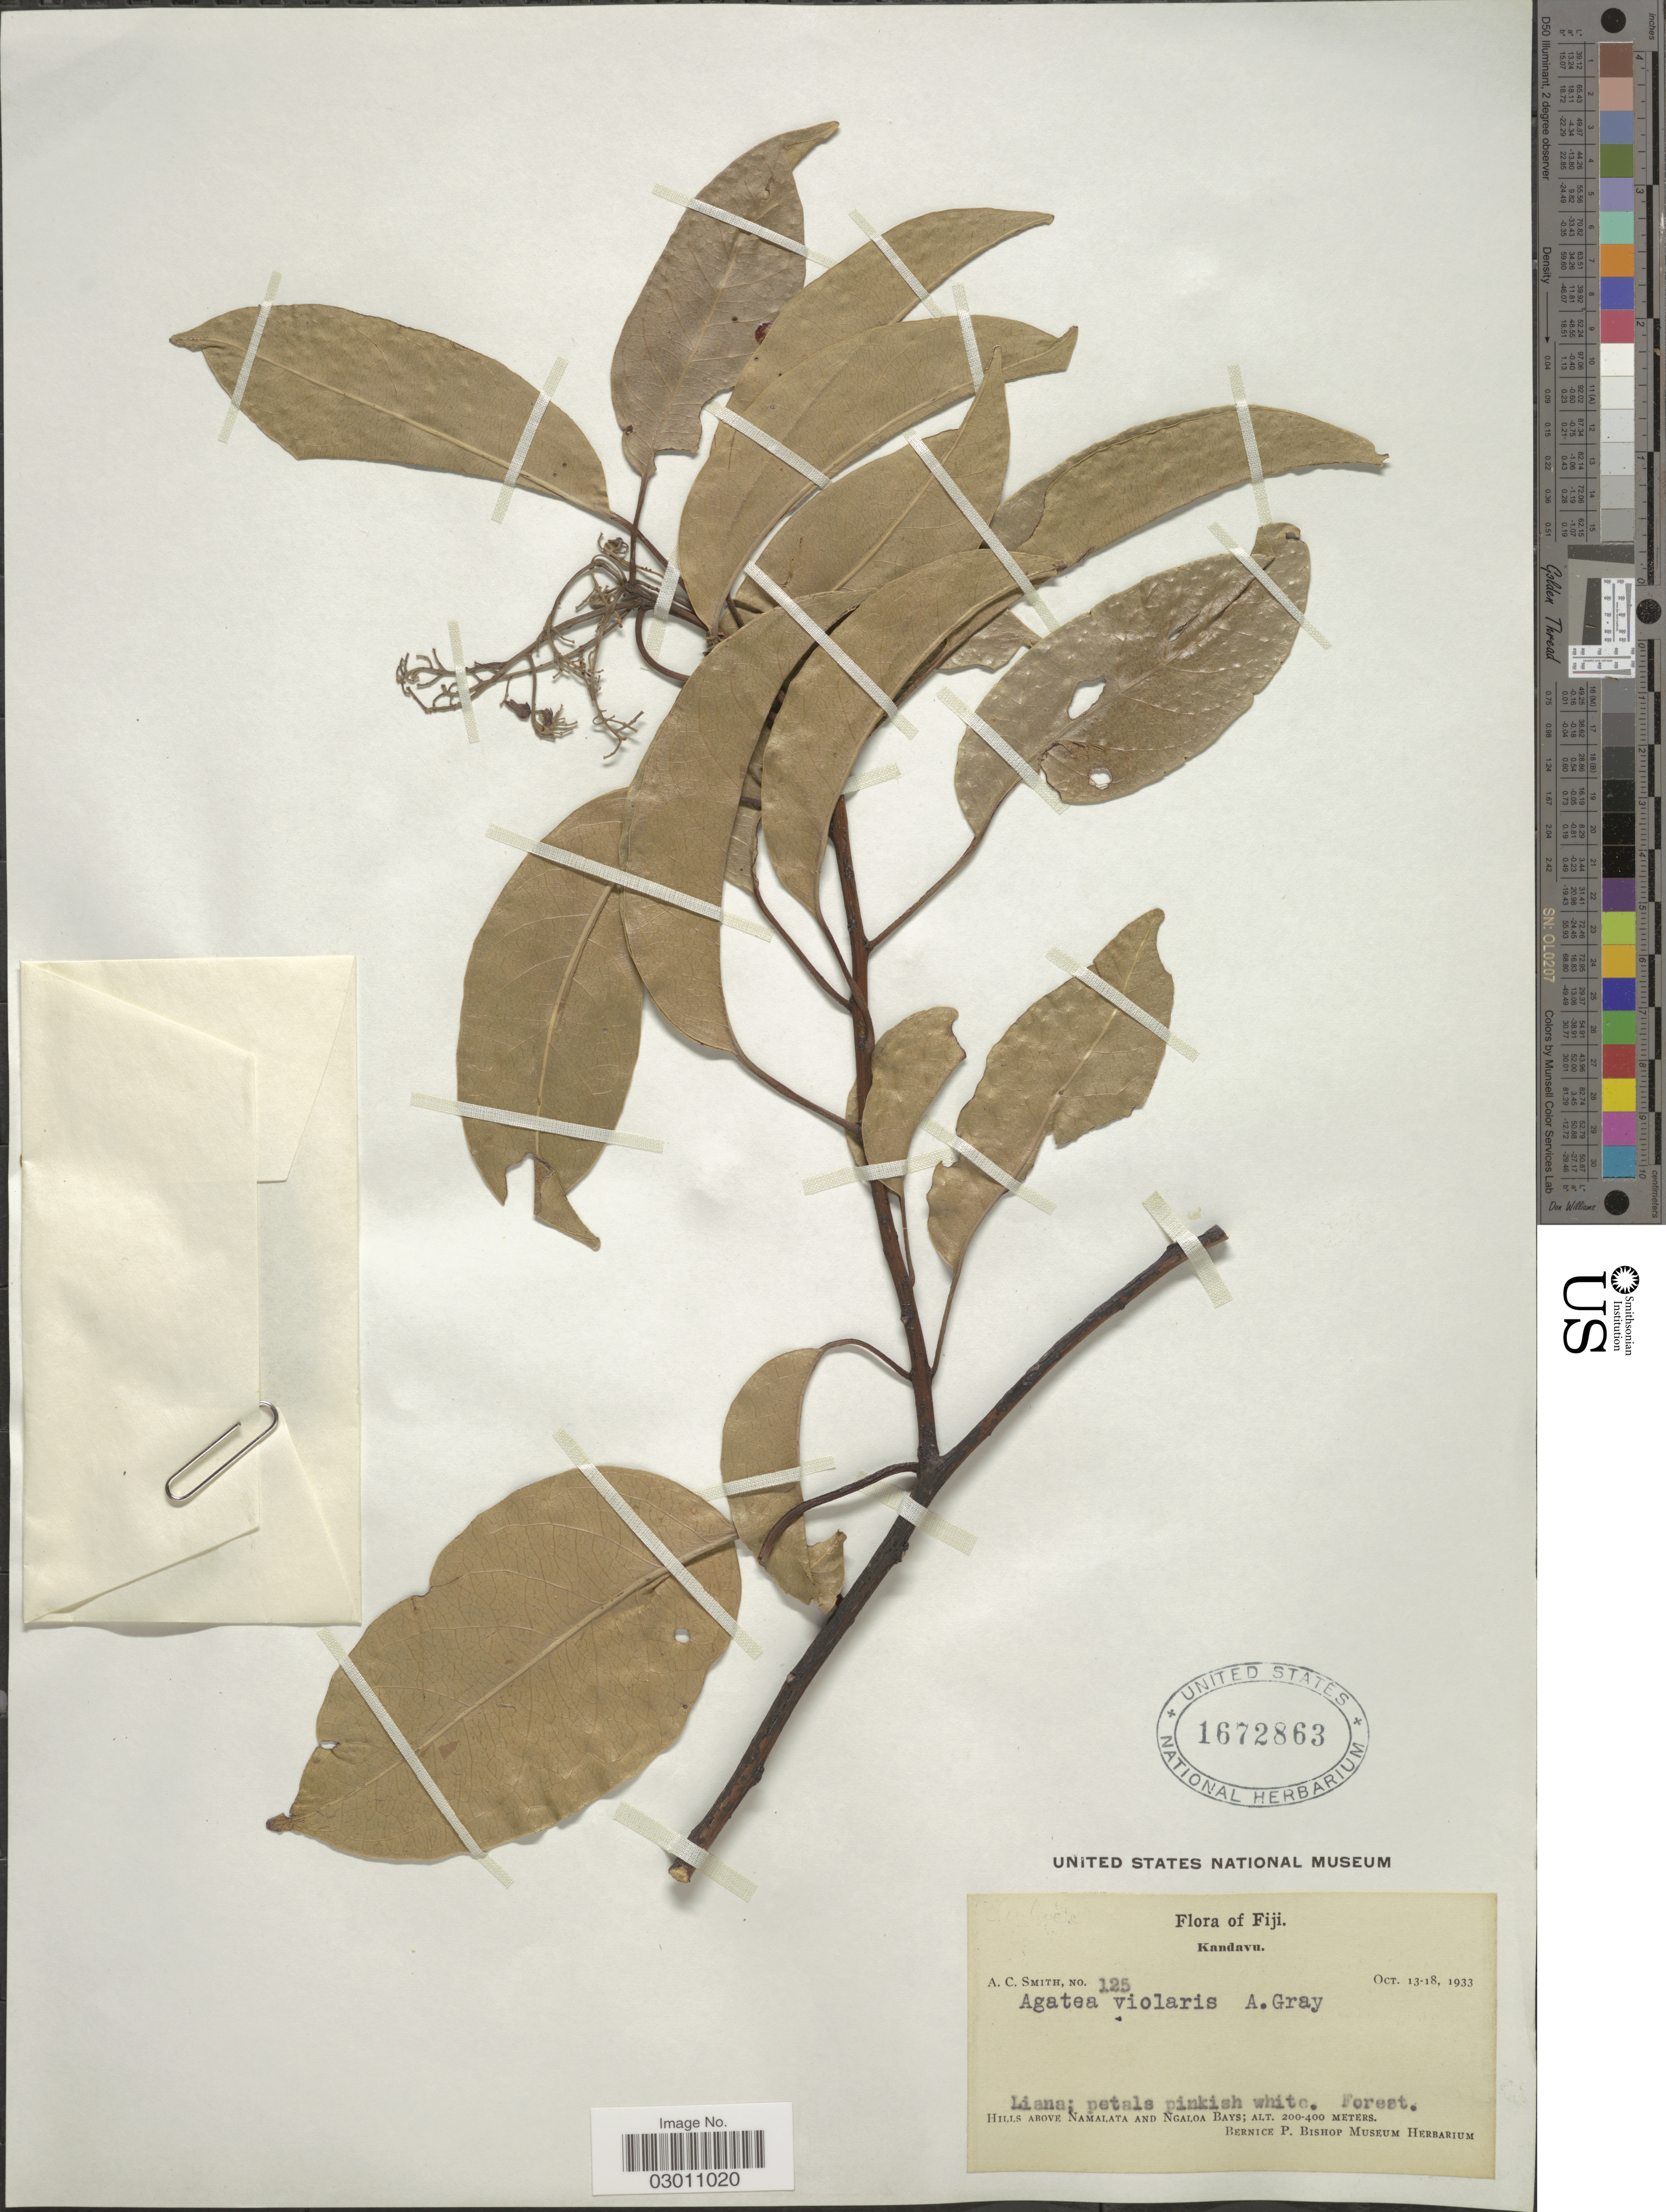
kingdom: Plantae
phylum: Tracheophyta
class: Magnoliopsida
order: Malpighiales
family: Violaceae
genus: Agatea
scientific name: Agatea violaris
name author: A. Gray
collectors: A. C. Smith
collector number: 125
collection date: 1933-10-13/1933-10-18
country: Fiji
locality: Kandavu. Hills above Namalata and Ngaloa Bays.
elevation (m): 200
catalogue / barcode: US 1672863